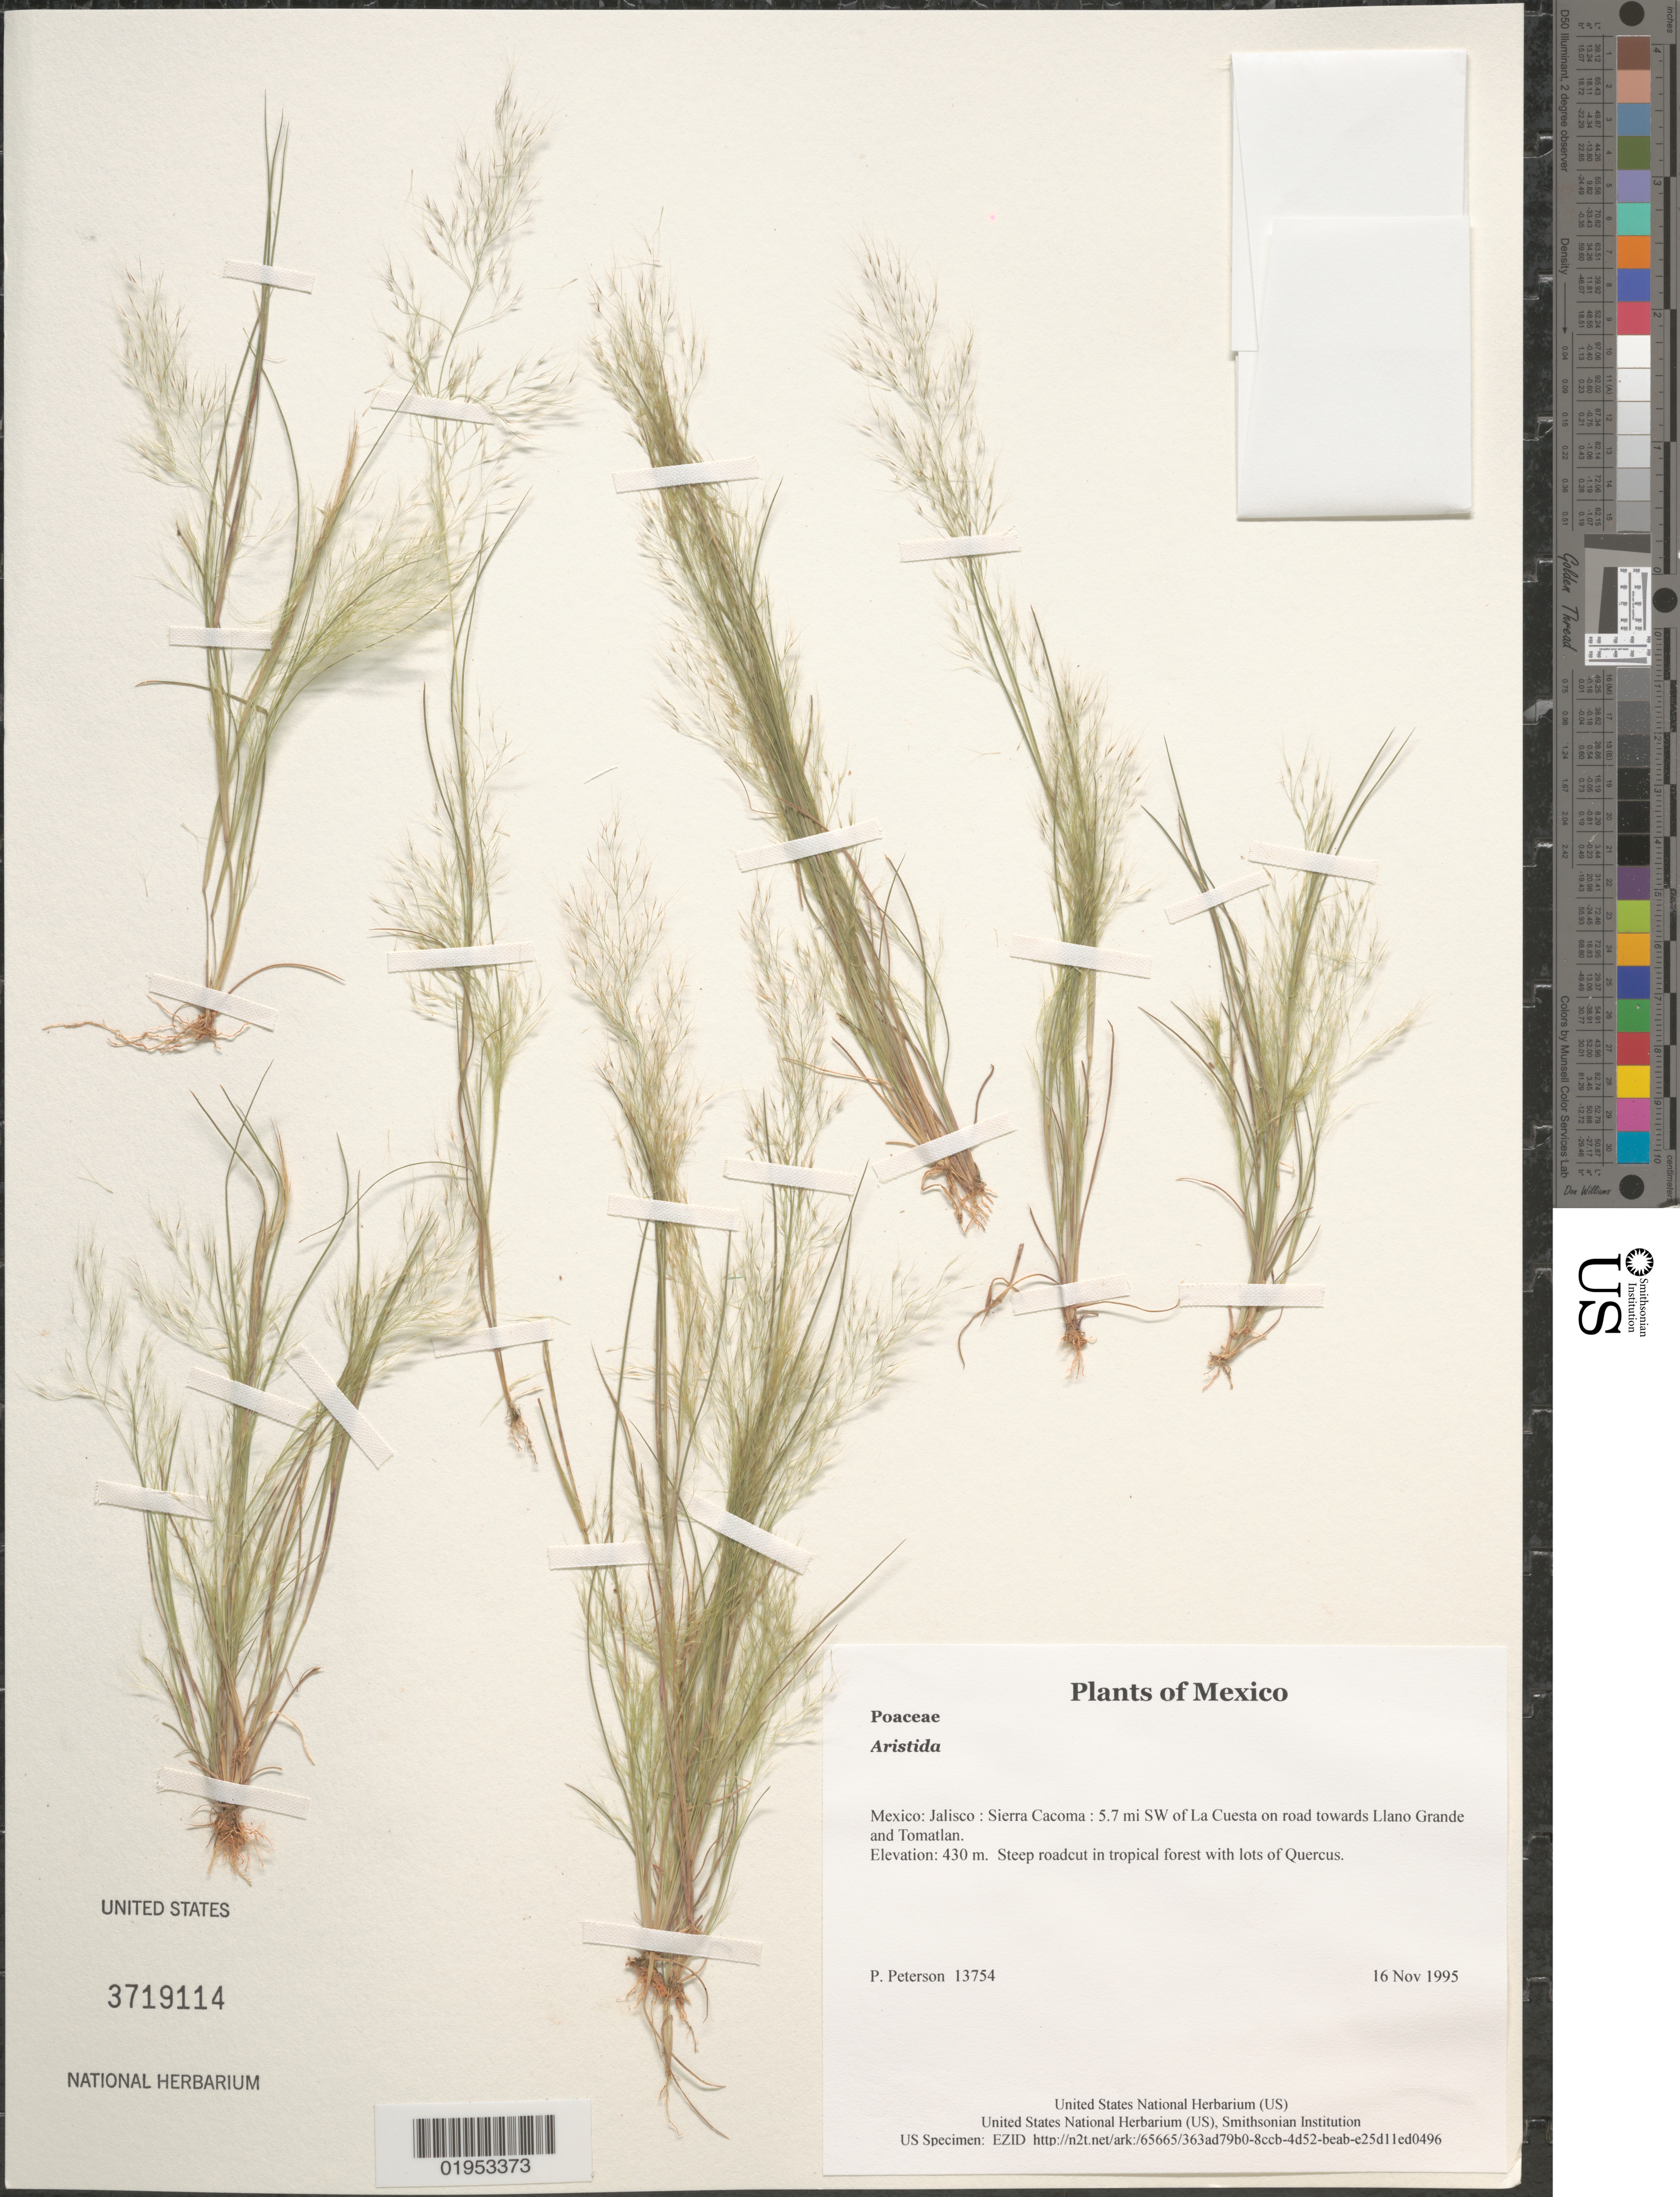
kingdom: Plantae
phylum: Tracheophyta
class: Liliopsida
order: Poales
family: Poaceae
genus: Aristida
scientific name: Aristida sp.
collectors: P. M. Peterson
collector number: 13754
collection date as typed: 16 Nov 1995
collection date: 1995-11-16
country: Mexico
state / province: Jalisco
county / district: Sierra Cacoma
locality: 5.7 mi SW of La Cuesta on road towards Llano Grande and Tomatlan.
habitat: Steep roadcut in tropical forest with lots of Quercus.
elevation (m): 430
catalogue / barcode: US 3719114